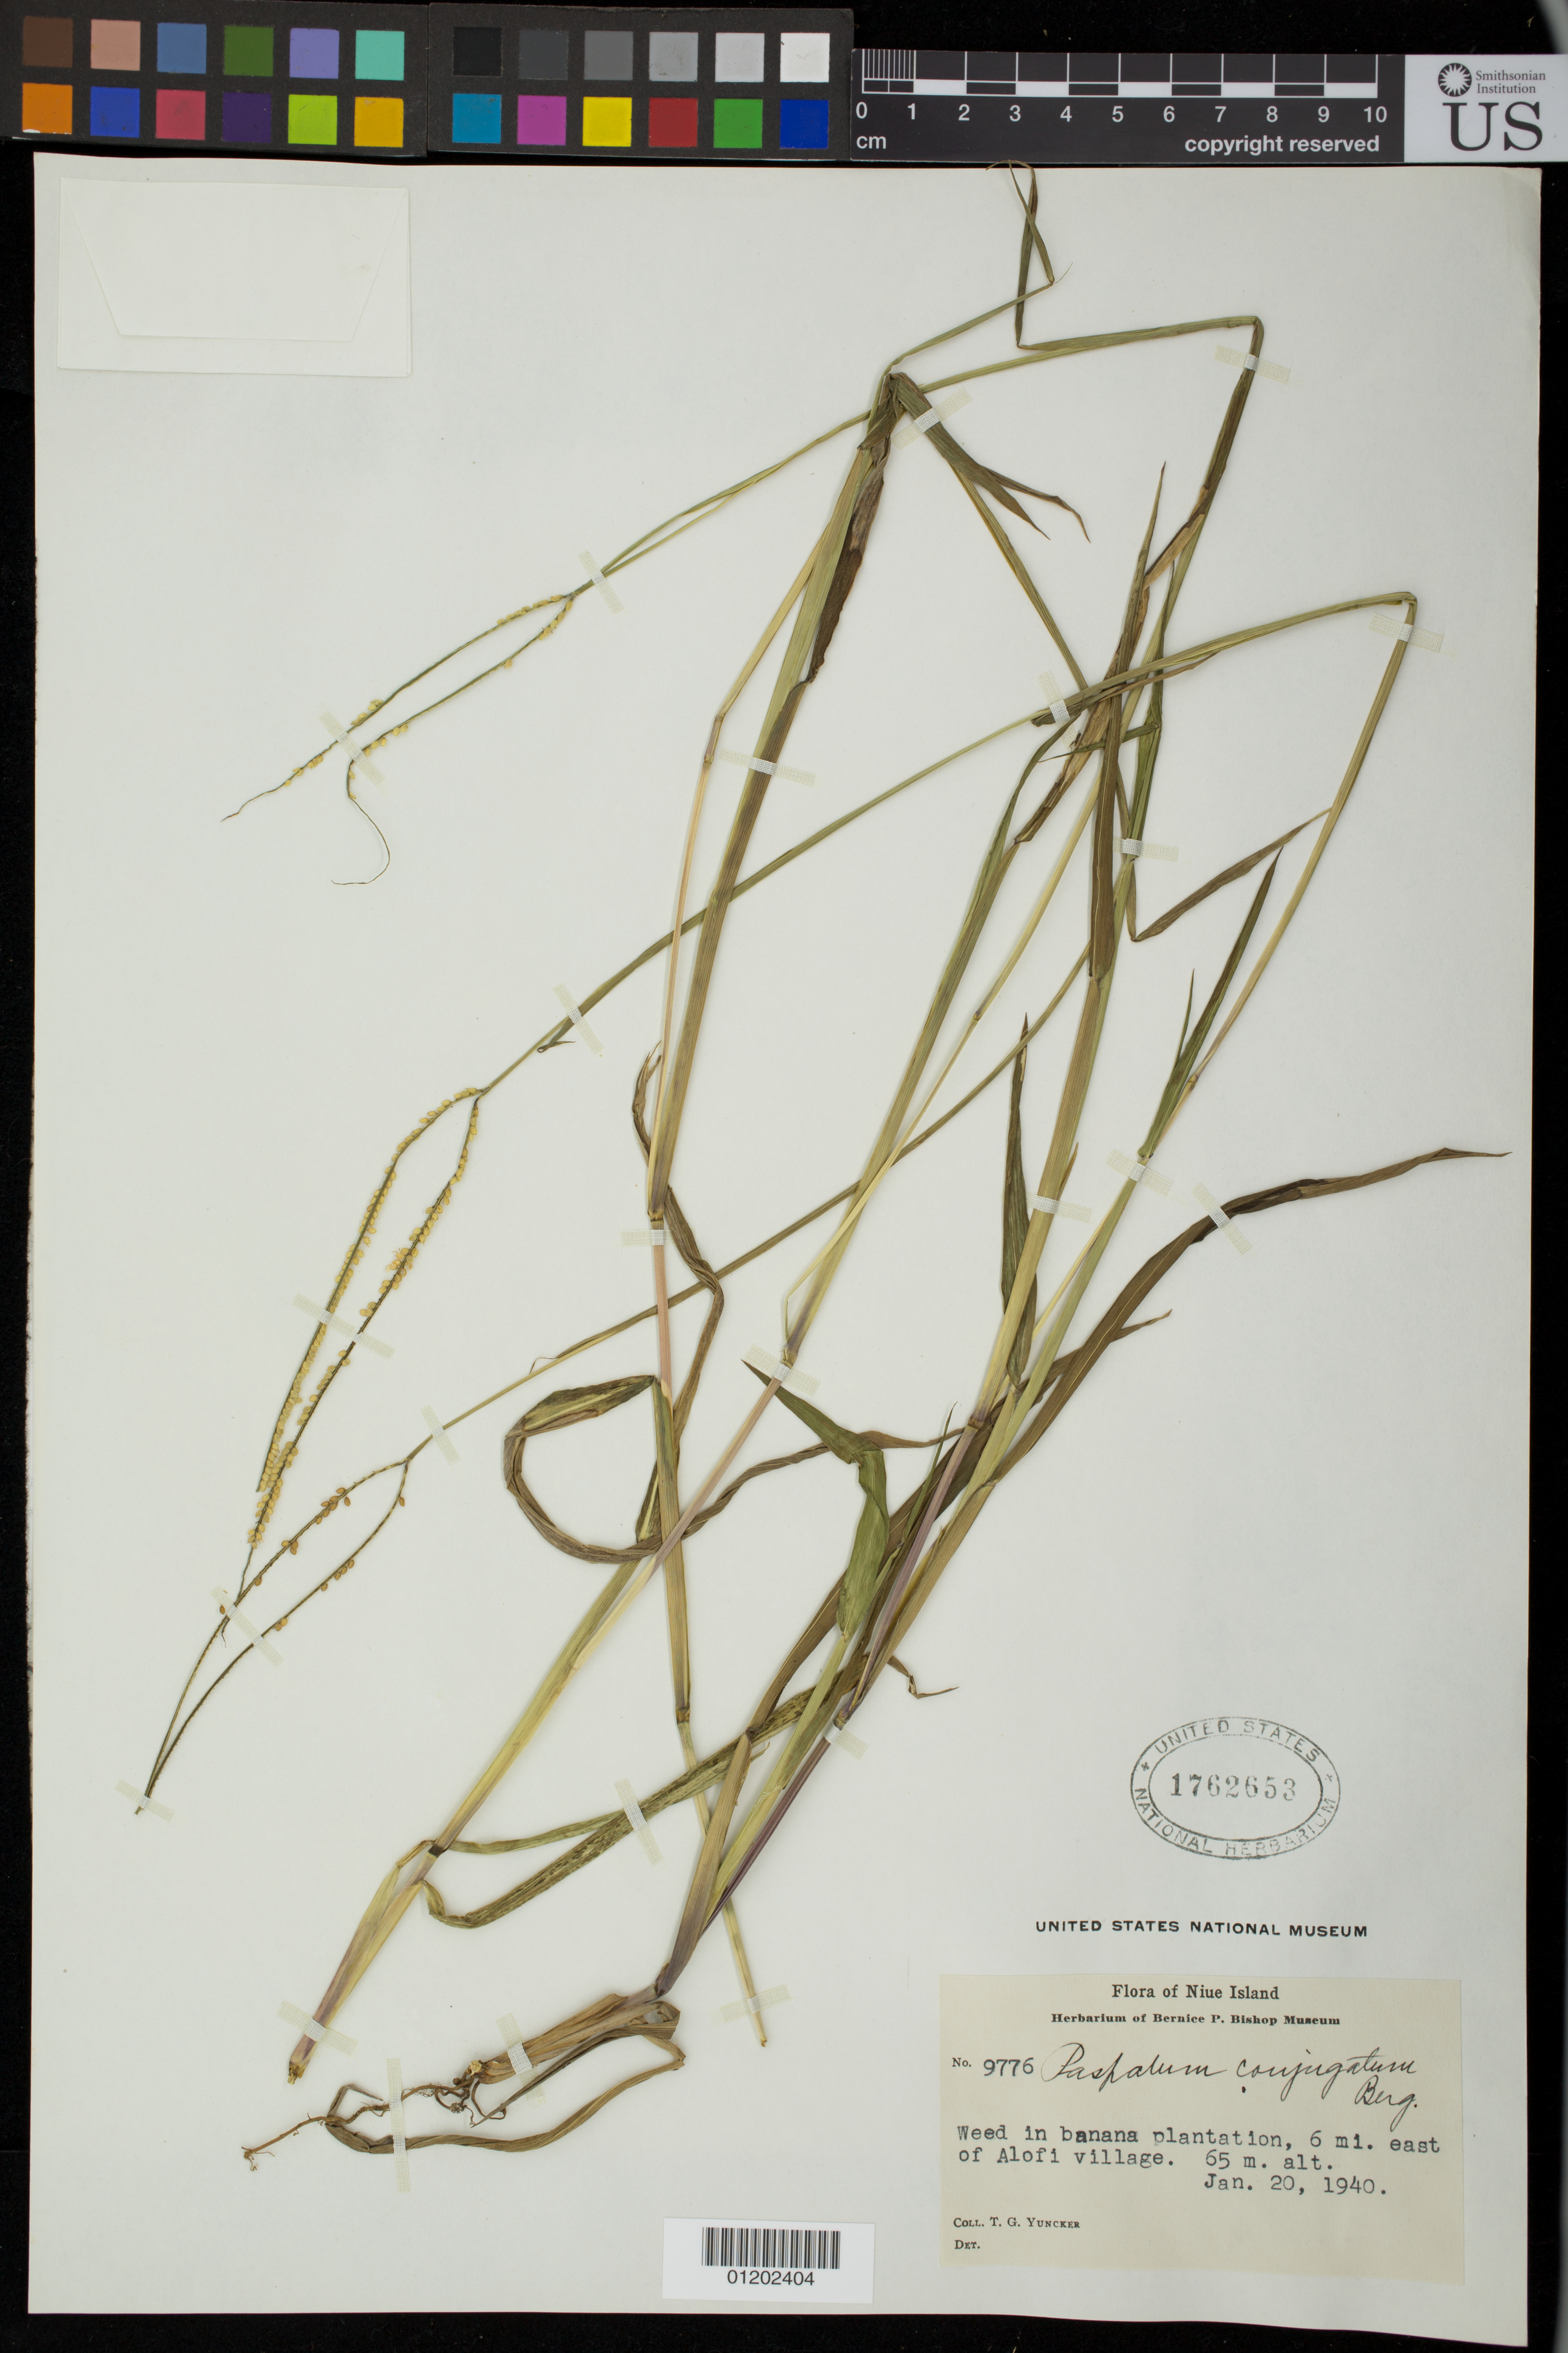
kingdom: Plantae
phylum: Tracheophyta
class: Liliopsida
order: Poales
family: Poaceae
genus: Paspalum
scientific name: Paspalum conjugatum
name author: P.J. Bergius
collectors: T. G. Yuncker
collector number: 9776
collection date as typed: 20 Jan 1940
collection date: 1940-01-20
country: Niue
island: Niue I.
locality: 6 mi. e. of Alofi village.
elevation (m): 65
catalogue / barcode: US 1762653